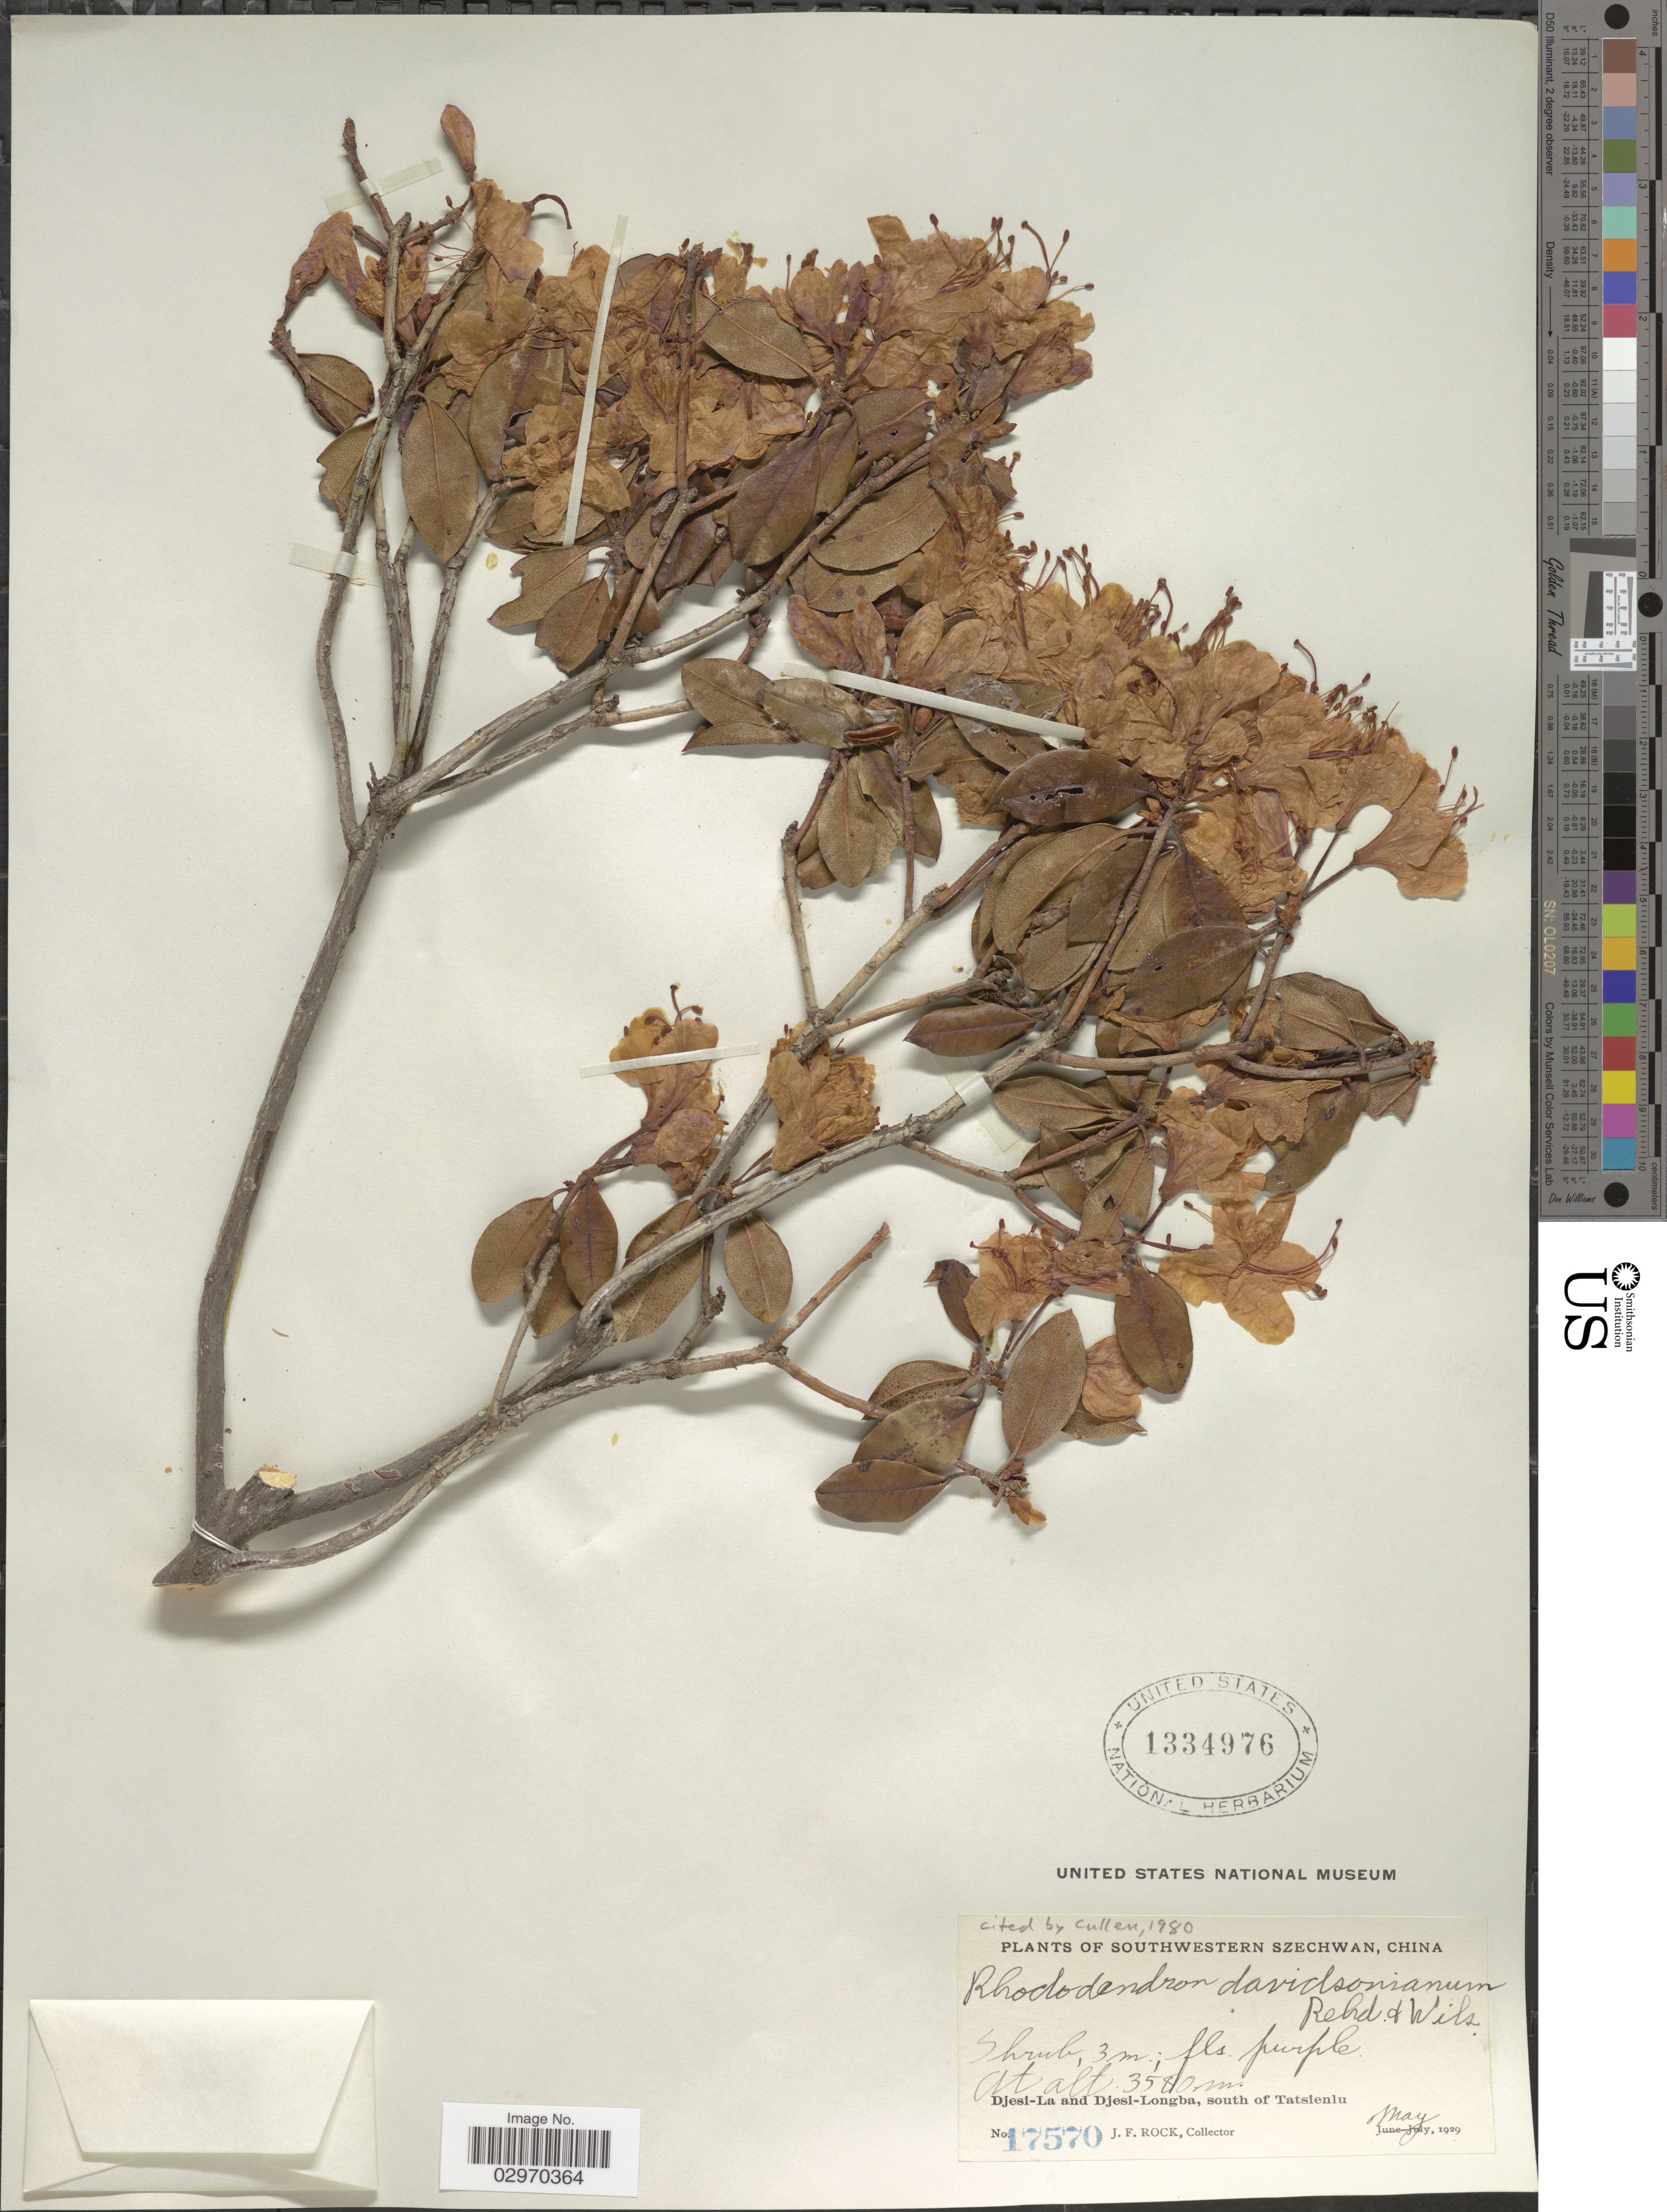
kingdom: Plantae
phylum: Tracheophyta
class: Magnoliopsida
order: Ericales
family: Ericaceae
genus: Rhododendron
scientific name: Rhododendron davidsonianum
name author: Rehder & E.H. Wilson in Sarg.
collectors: J. Rock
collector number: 17570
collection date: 1929-05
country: China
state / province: Sichuan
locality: Southwestern Szechwan. Djesi-La and Djesi-Longba, south of Tatsienlu.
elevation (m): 3580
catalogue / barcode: US 1334976